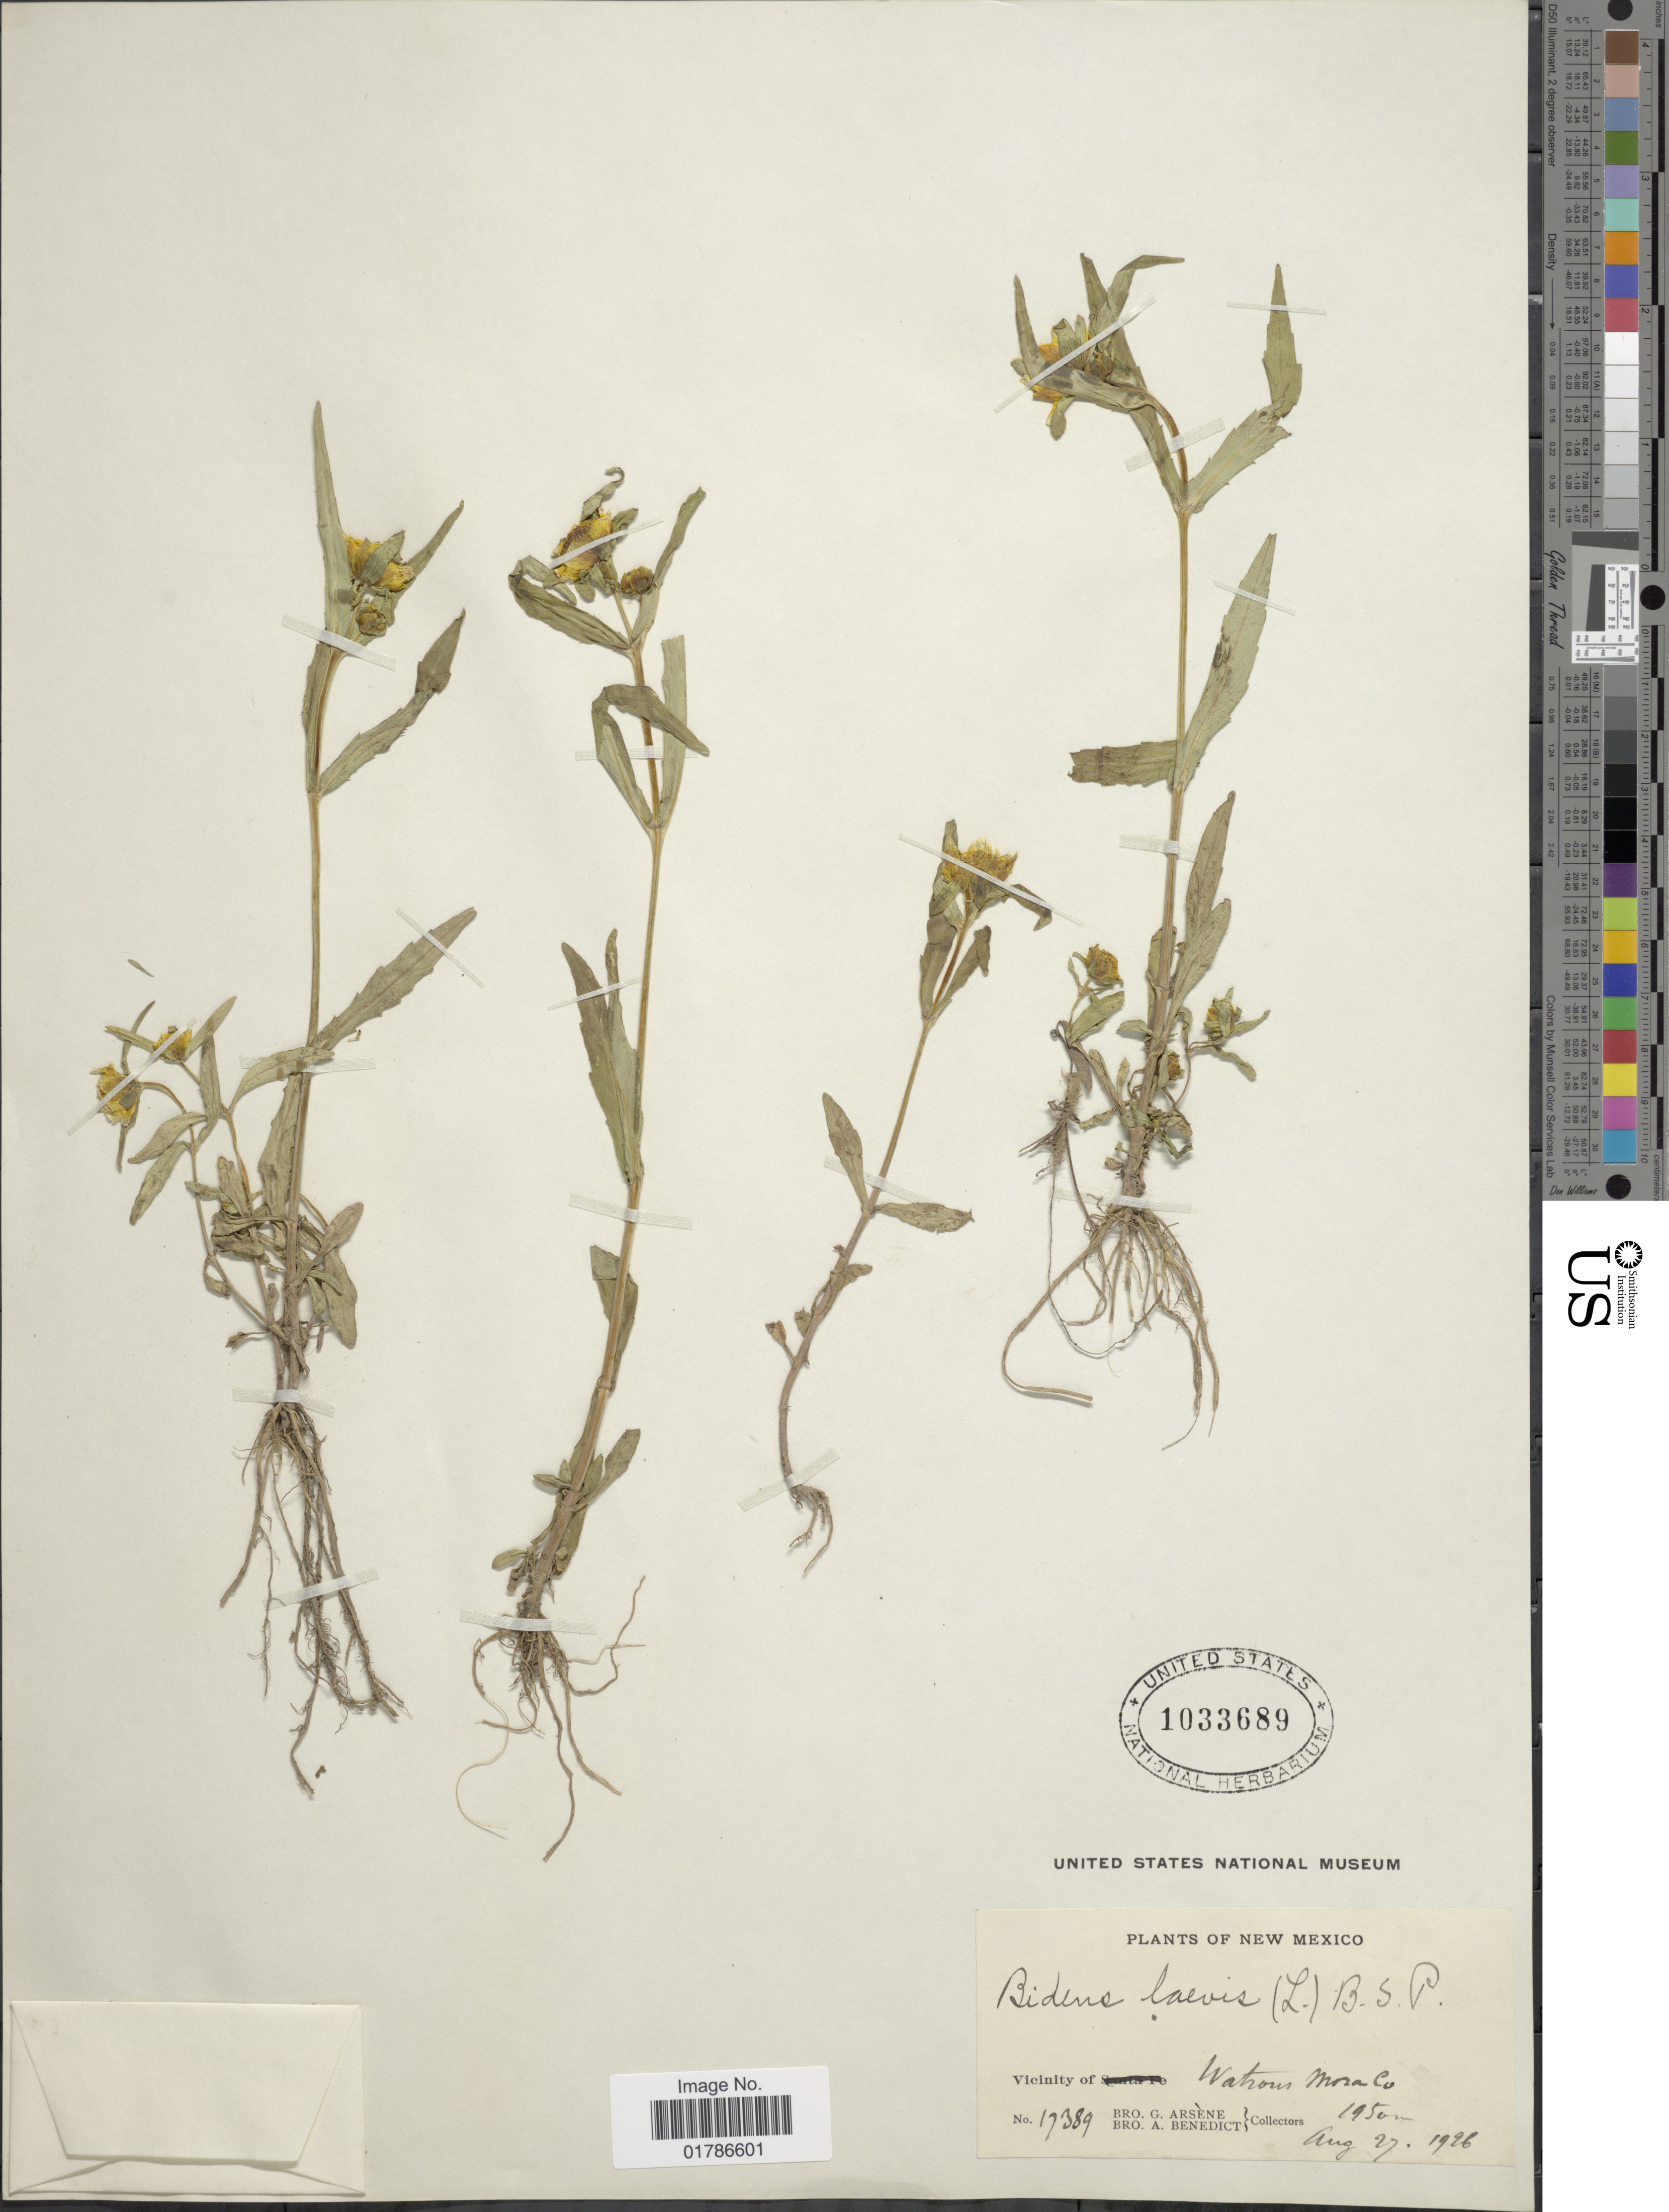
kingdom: Plantae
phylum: Tracheophyta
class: Magnoliopsida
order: Asterales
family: Asteraceae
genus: Bidens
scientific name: Bidens laevis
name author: (L.) Britton, Stearns & Poggenb.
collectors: Bro. G. Arsène & Bro. Benedict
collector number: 17389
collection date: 1926-08-27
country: United States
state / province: New Mexico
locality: Vicinity of Watrous mora Co.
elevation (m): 1950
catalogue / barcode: US 1033689